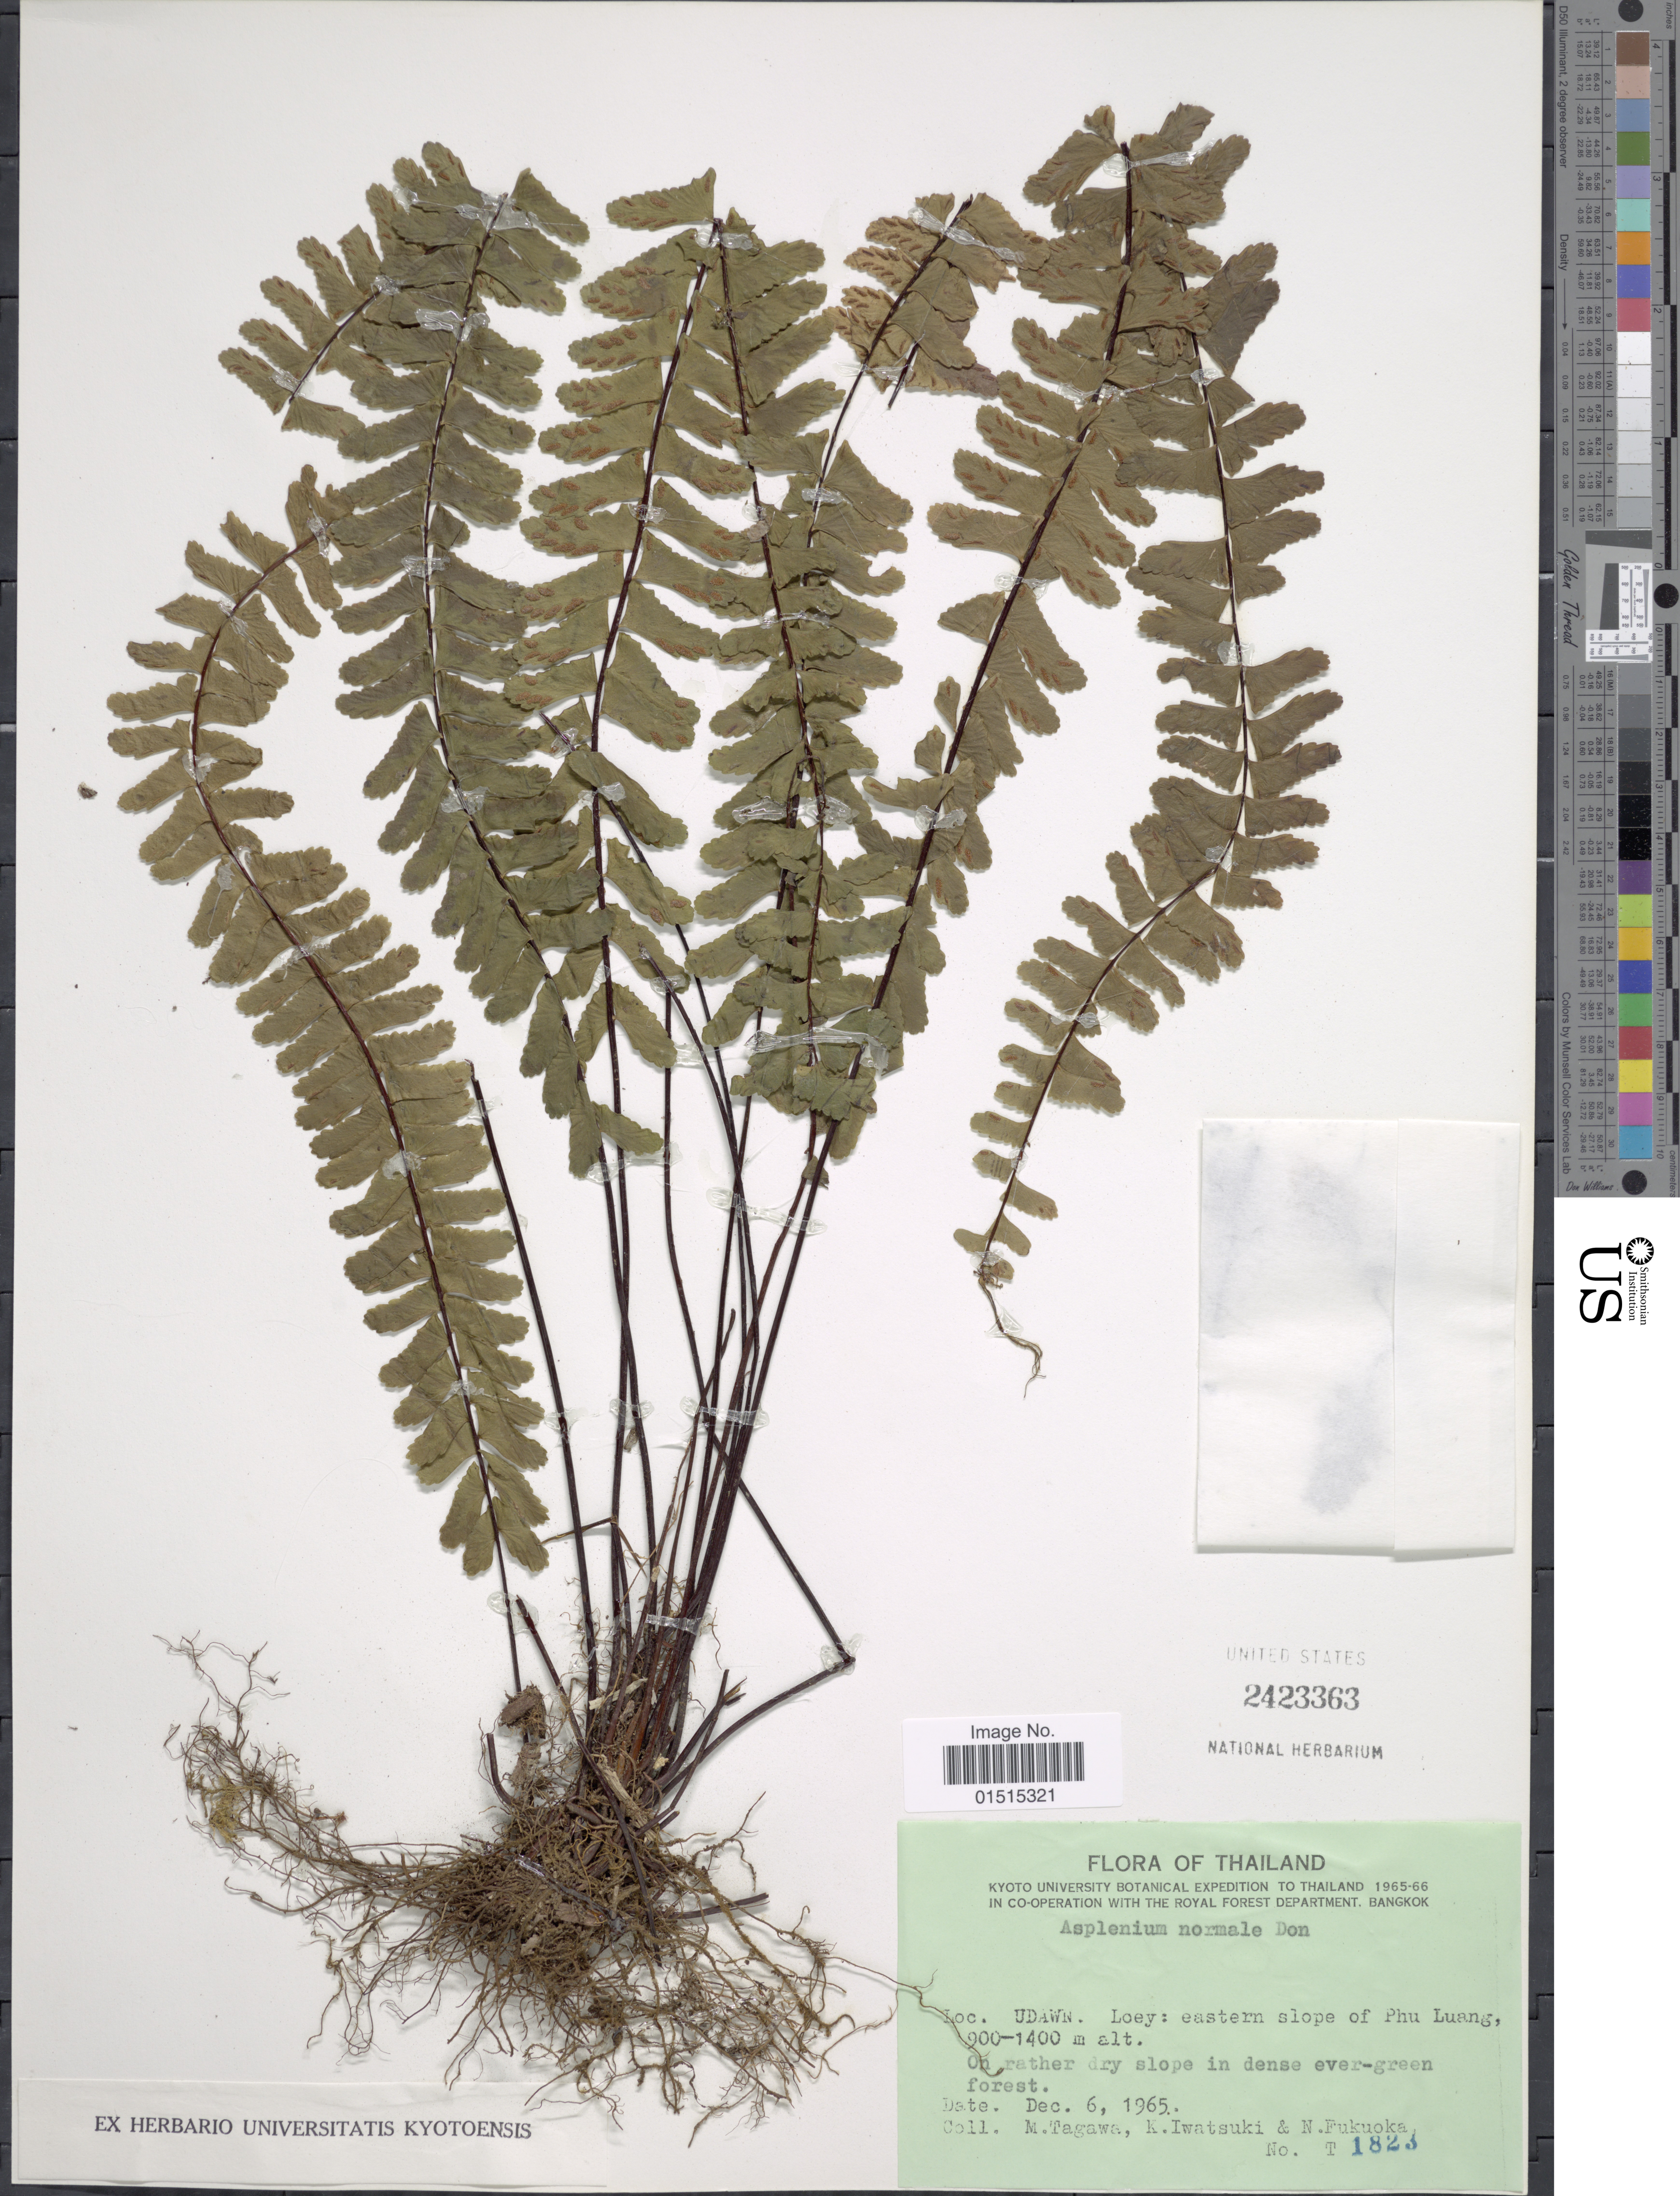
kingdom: Plantae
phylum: Tracheophyta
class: Polypodiopsida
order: Polypodiales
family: Aspleniaceae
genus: Asplenium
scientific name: Asplenium normale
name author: D. Don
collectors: M. Tagawa, K. Iwatsuki & N. Fukuoka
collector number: T1823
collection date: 1965-12-06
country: Thailand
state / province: Loei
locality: Udawn Loey: eastern slope of Phu Luang, on rather dry slope in dense ever green forest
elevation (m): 900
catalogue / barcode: US 2423363